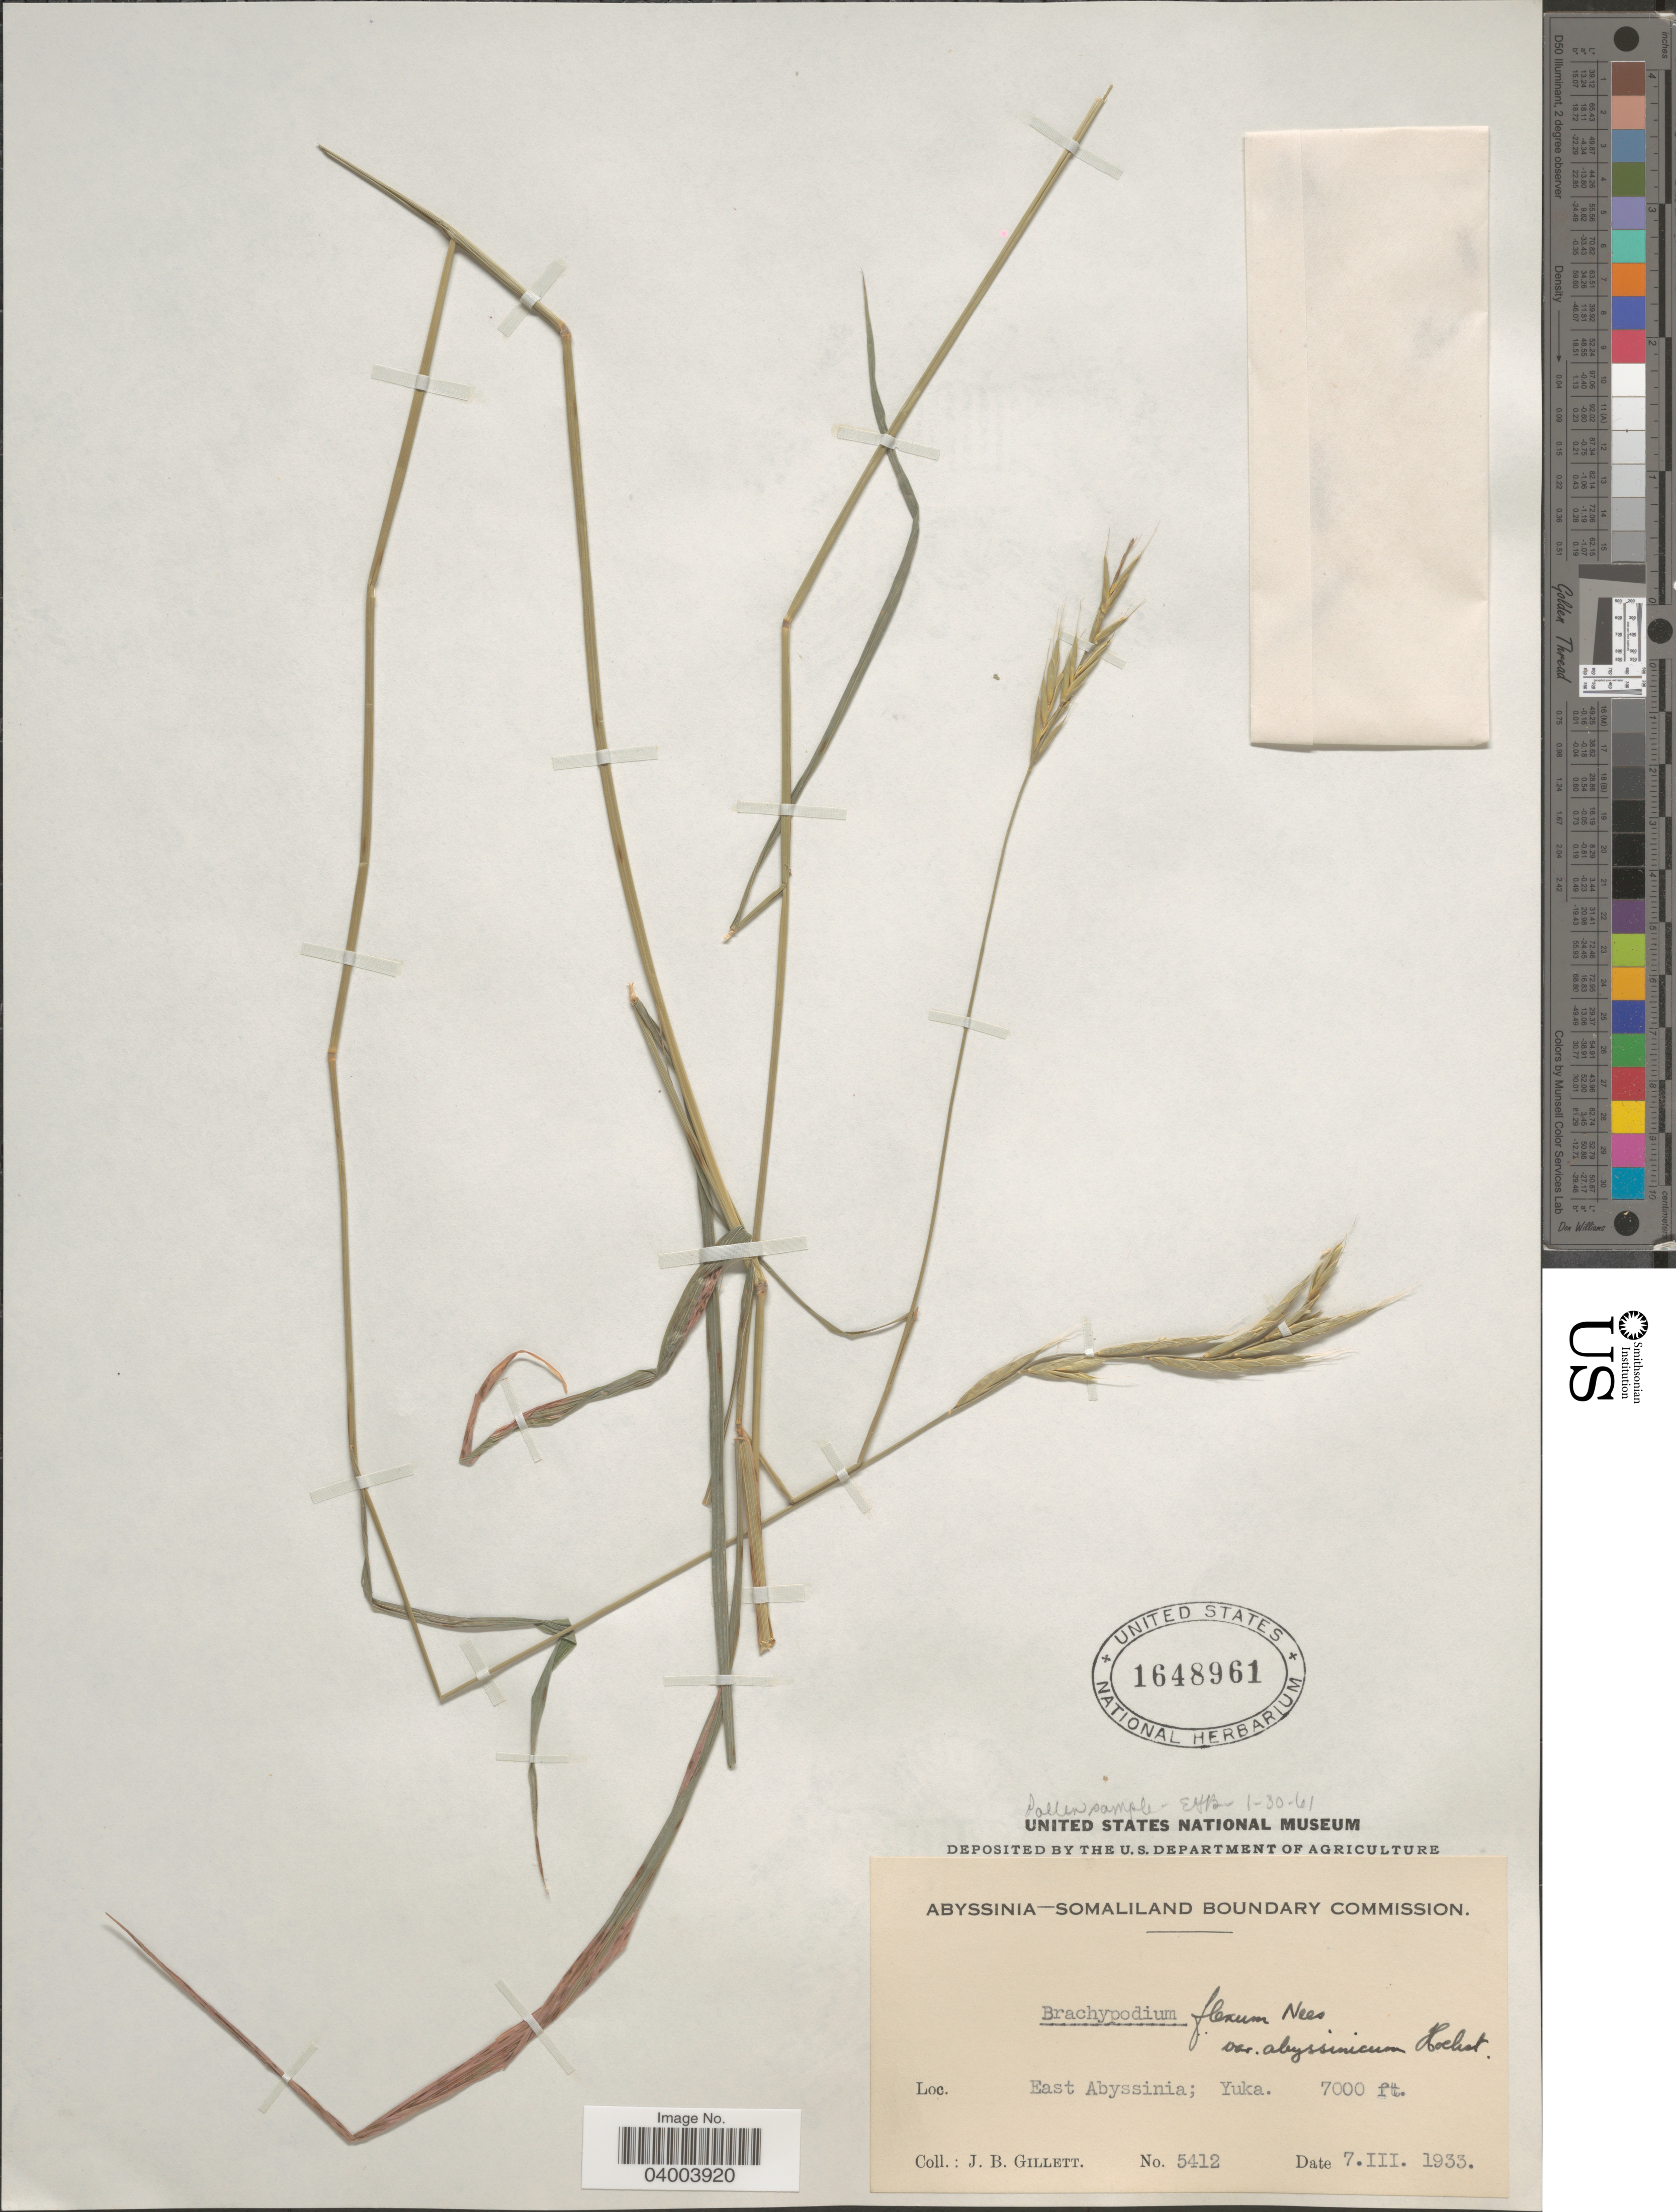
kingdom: Plantae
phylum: Tracheophyta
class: Liliopsida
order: Poales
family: Poaceae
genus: Brachypodium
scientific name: Brachypodium flexum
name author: Nees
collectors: J. B. Gillett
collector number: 5412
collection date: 1933-03-07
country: Ethiopia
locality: East Abyssinia; Yuka.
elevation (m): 2134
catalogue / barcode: US 1648961